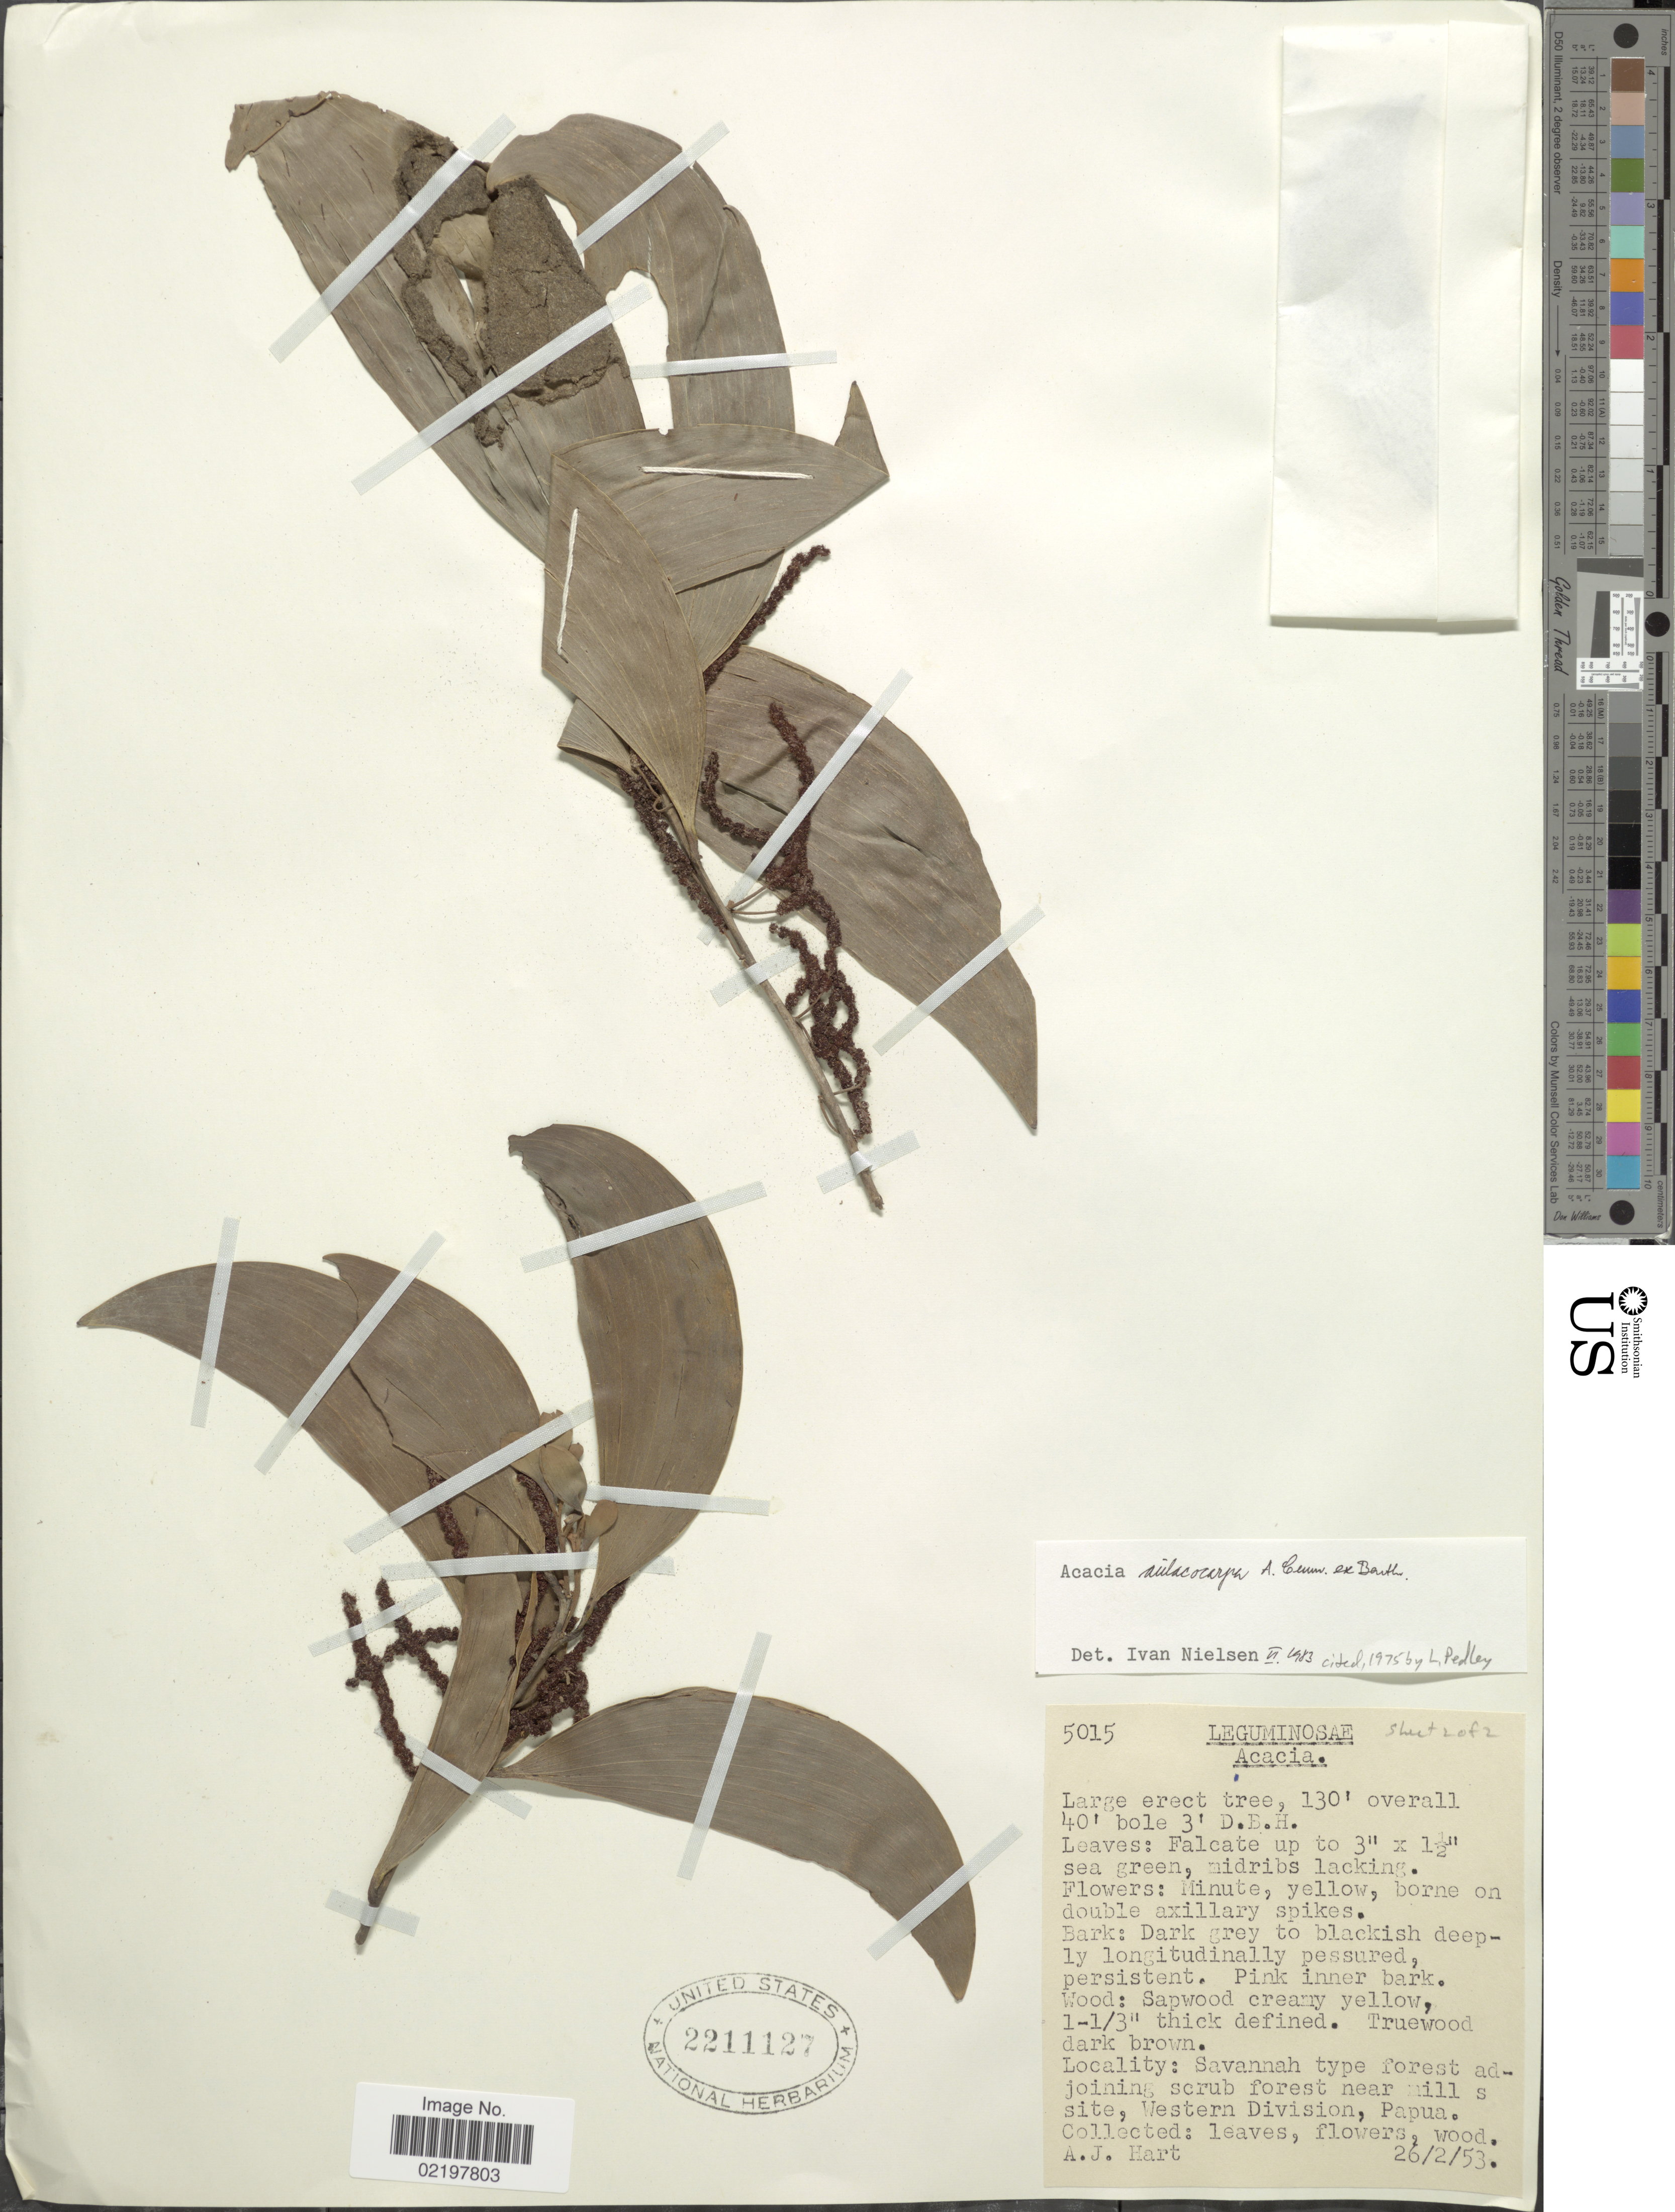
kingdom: Plantae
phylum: Tracheophyta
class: Magnoliopsida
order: Fabales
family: Fabaceae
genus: Acacia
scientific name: Acacia aulacocarpa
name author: A. Cunn. ex Benth.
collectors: A. Hart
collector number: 5015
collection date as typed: Transcribed d/m/y: 26/2/53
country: Papua New Guinea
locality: Savannah type forest adjoining scrub forest near mill s site, Western Division, Papua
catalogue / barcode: US 2211127